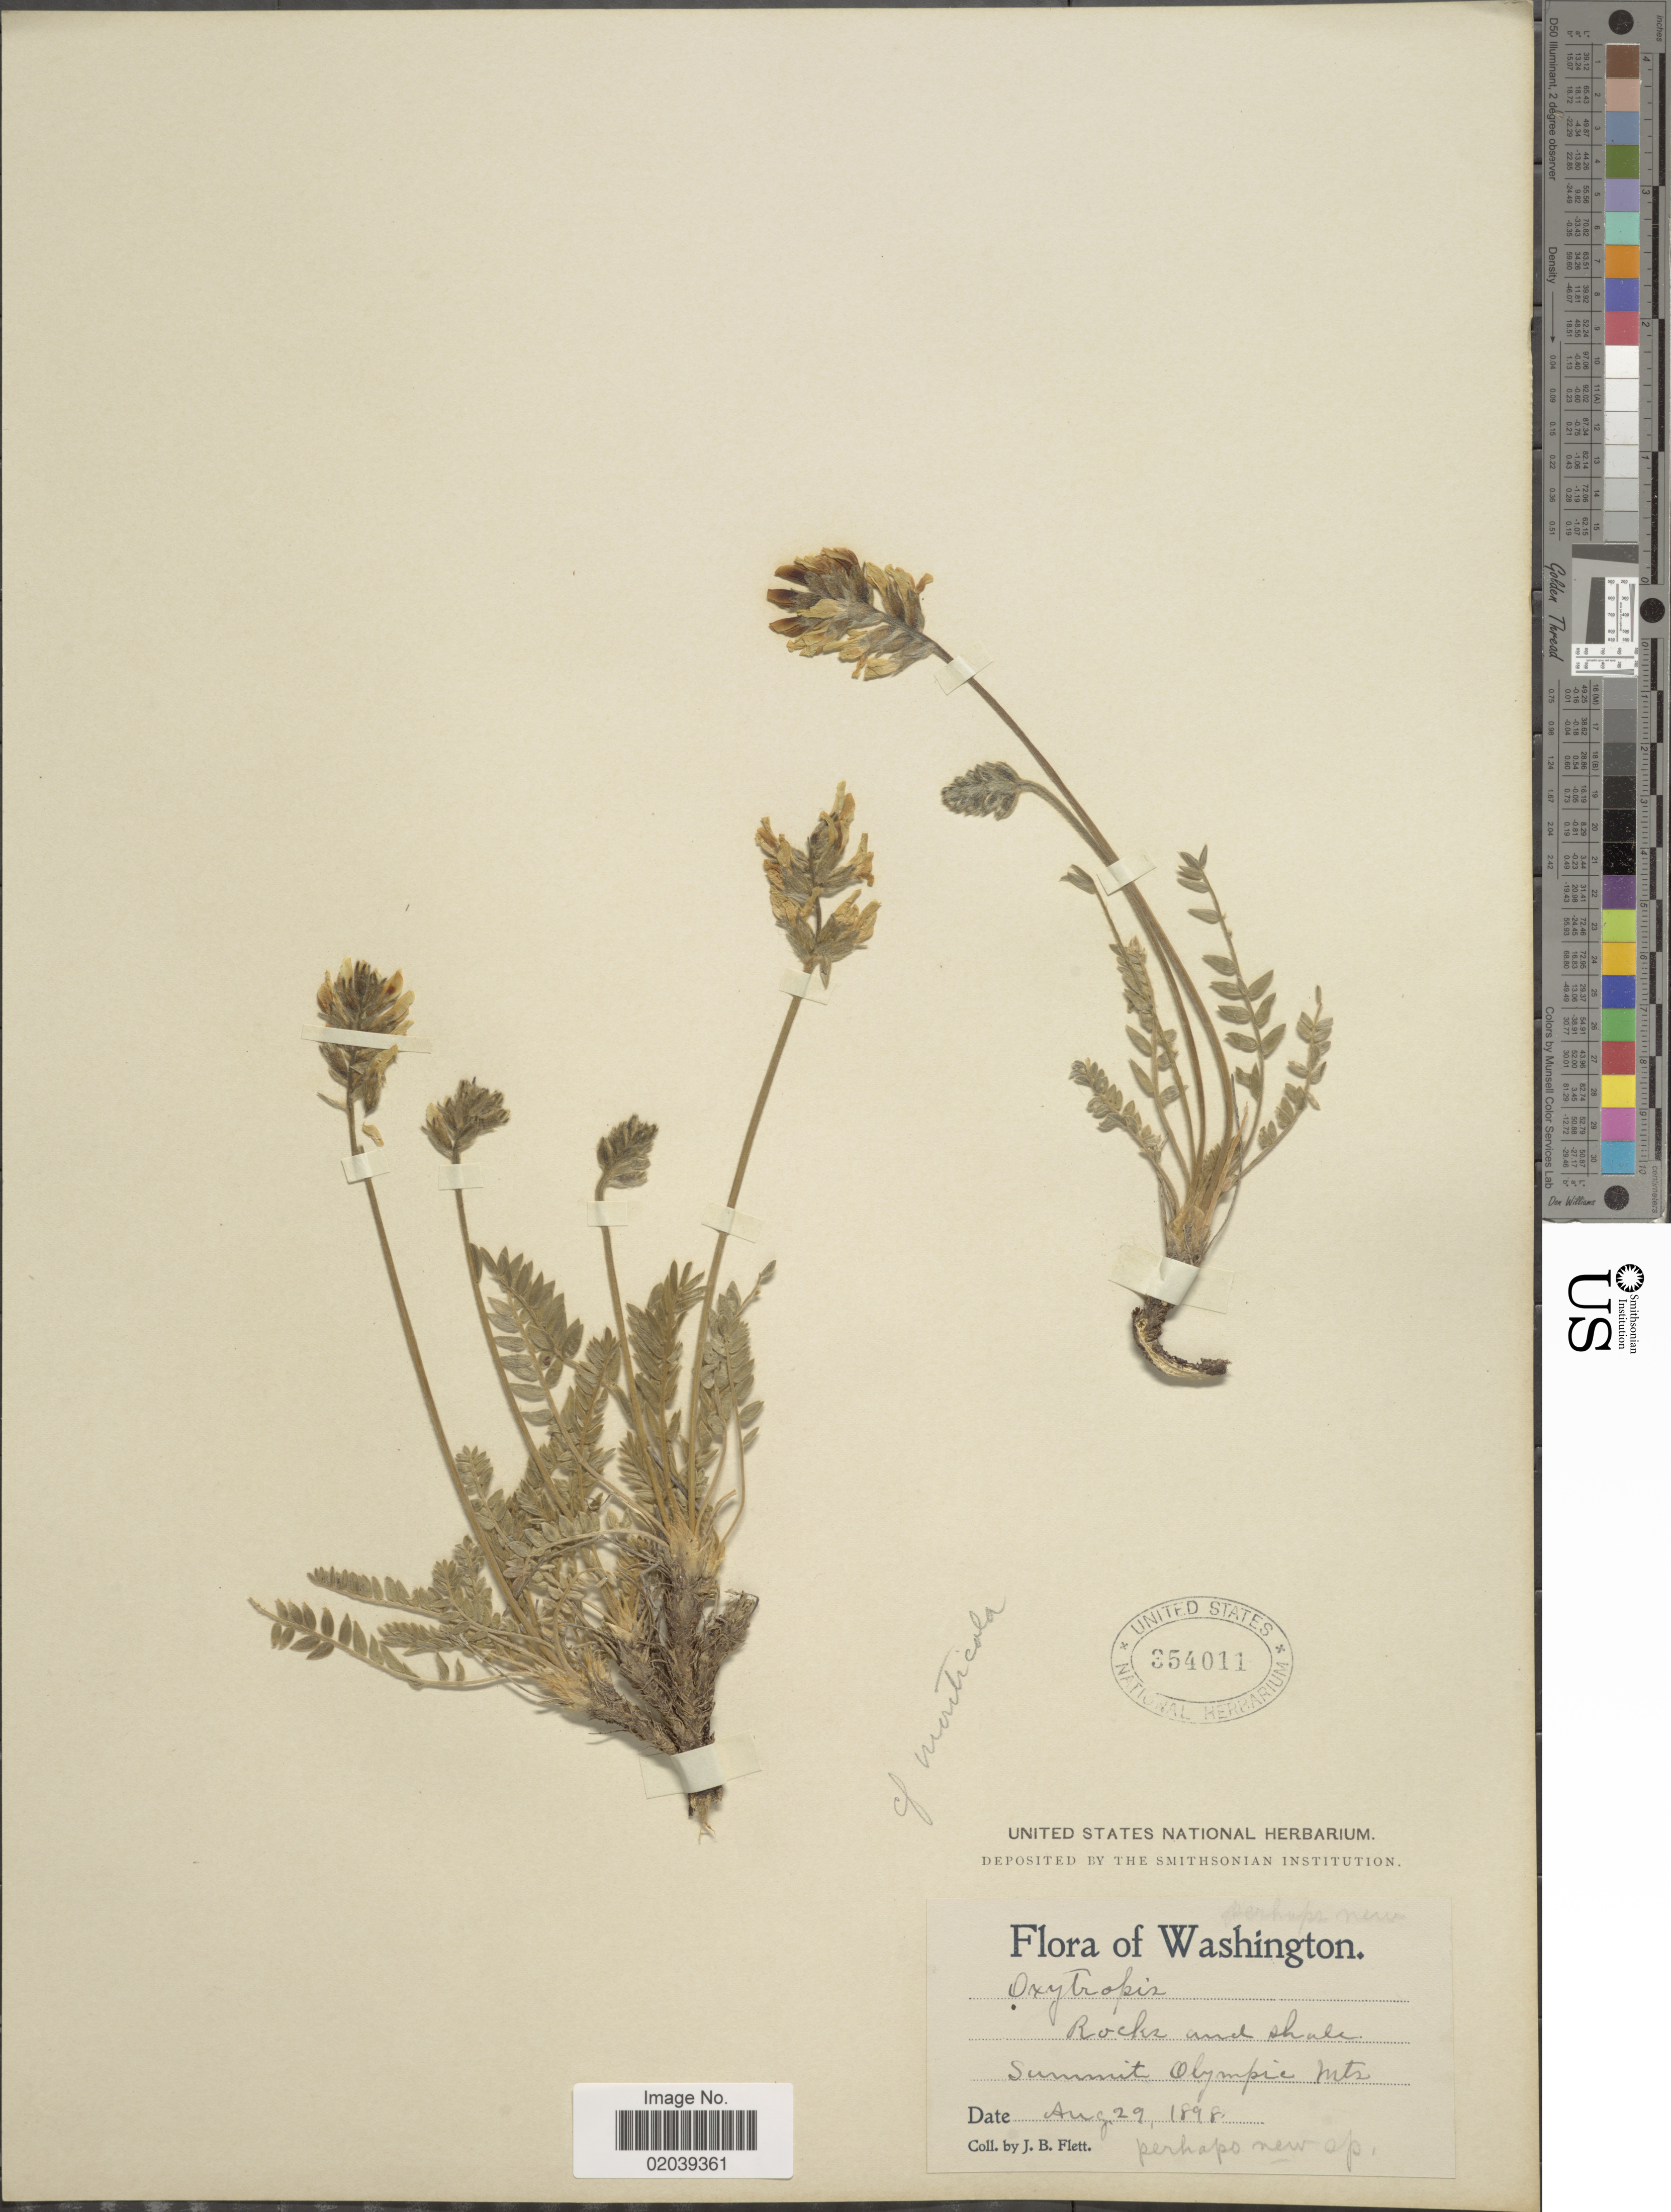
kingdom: Plantae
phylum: Tracheophyta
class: Magnoliopsida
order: Fabales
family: Fabaceae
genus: Oxytropis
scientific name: Oxytropis campestris var. gracilis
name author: (A. Nelson) Barneby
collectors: J. Flett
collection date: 1898-08-29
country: United States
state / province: Washington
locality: Summit Olympic Mts.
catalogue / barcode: US 354011